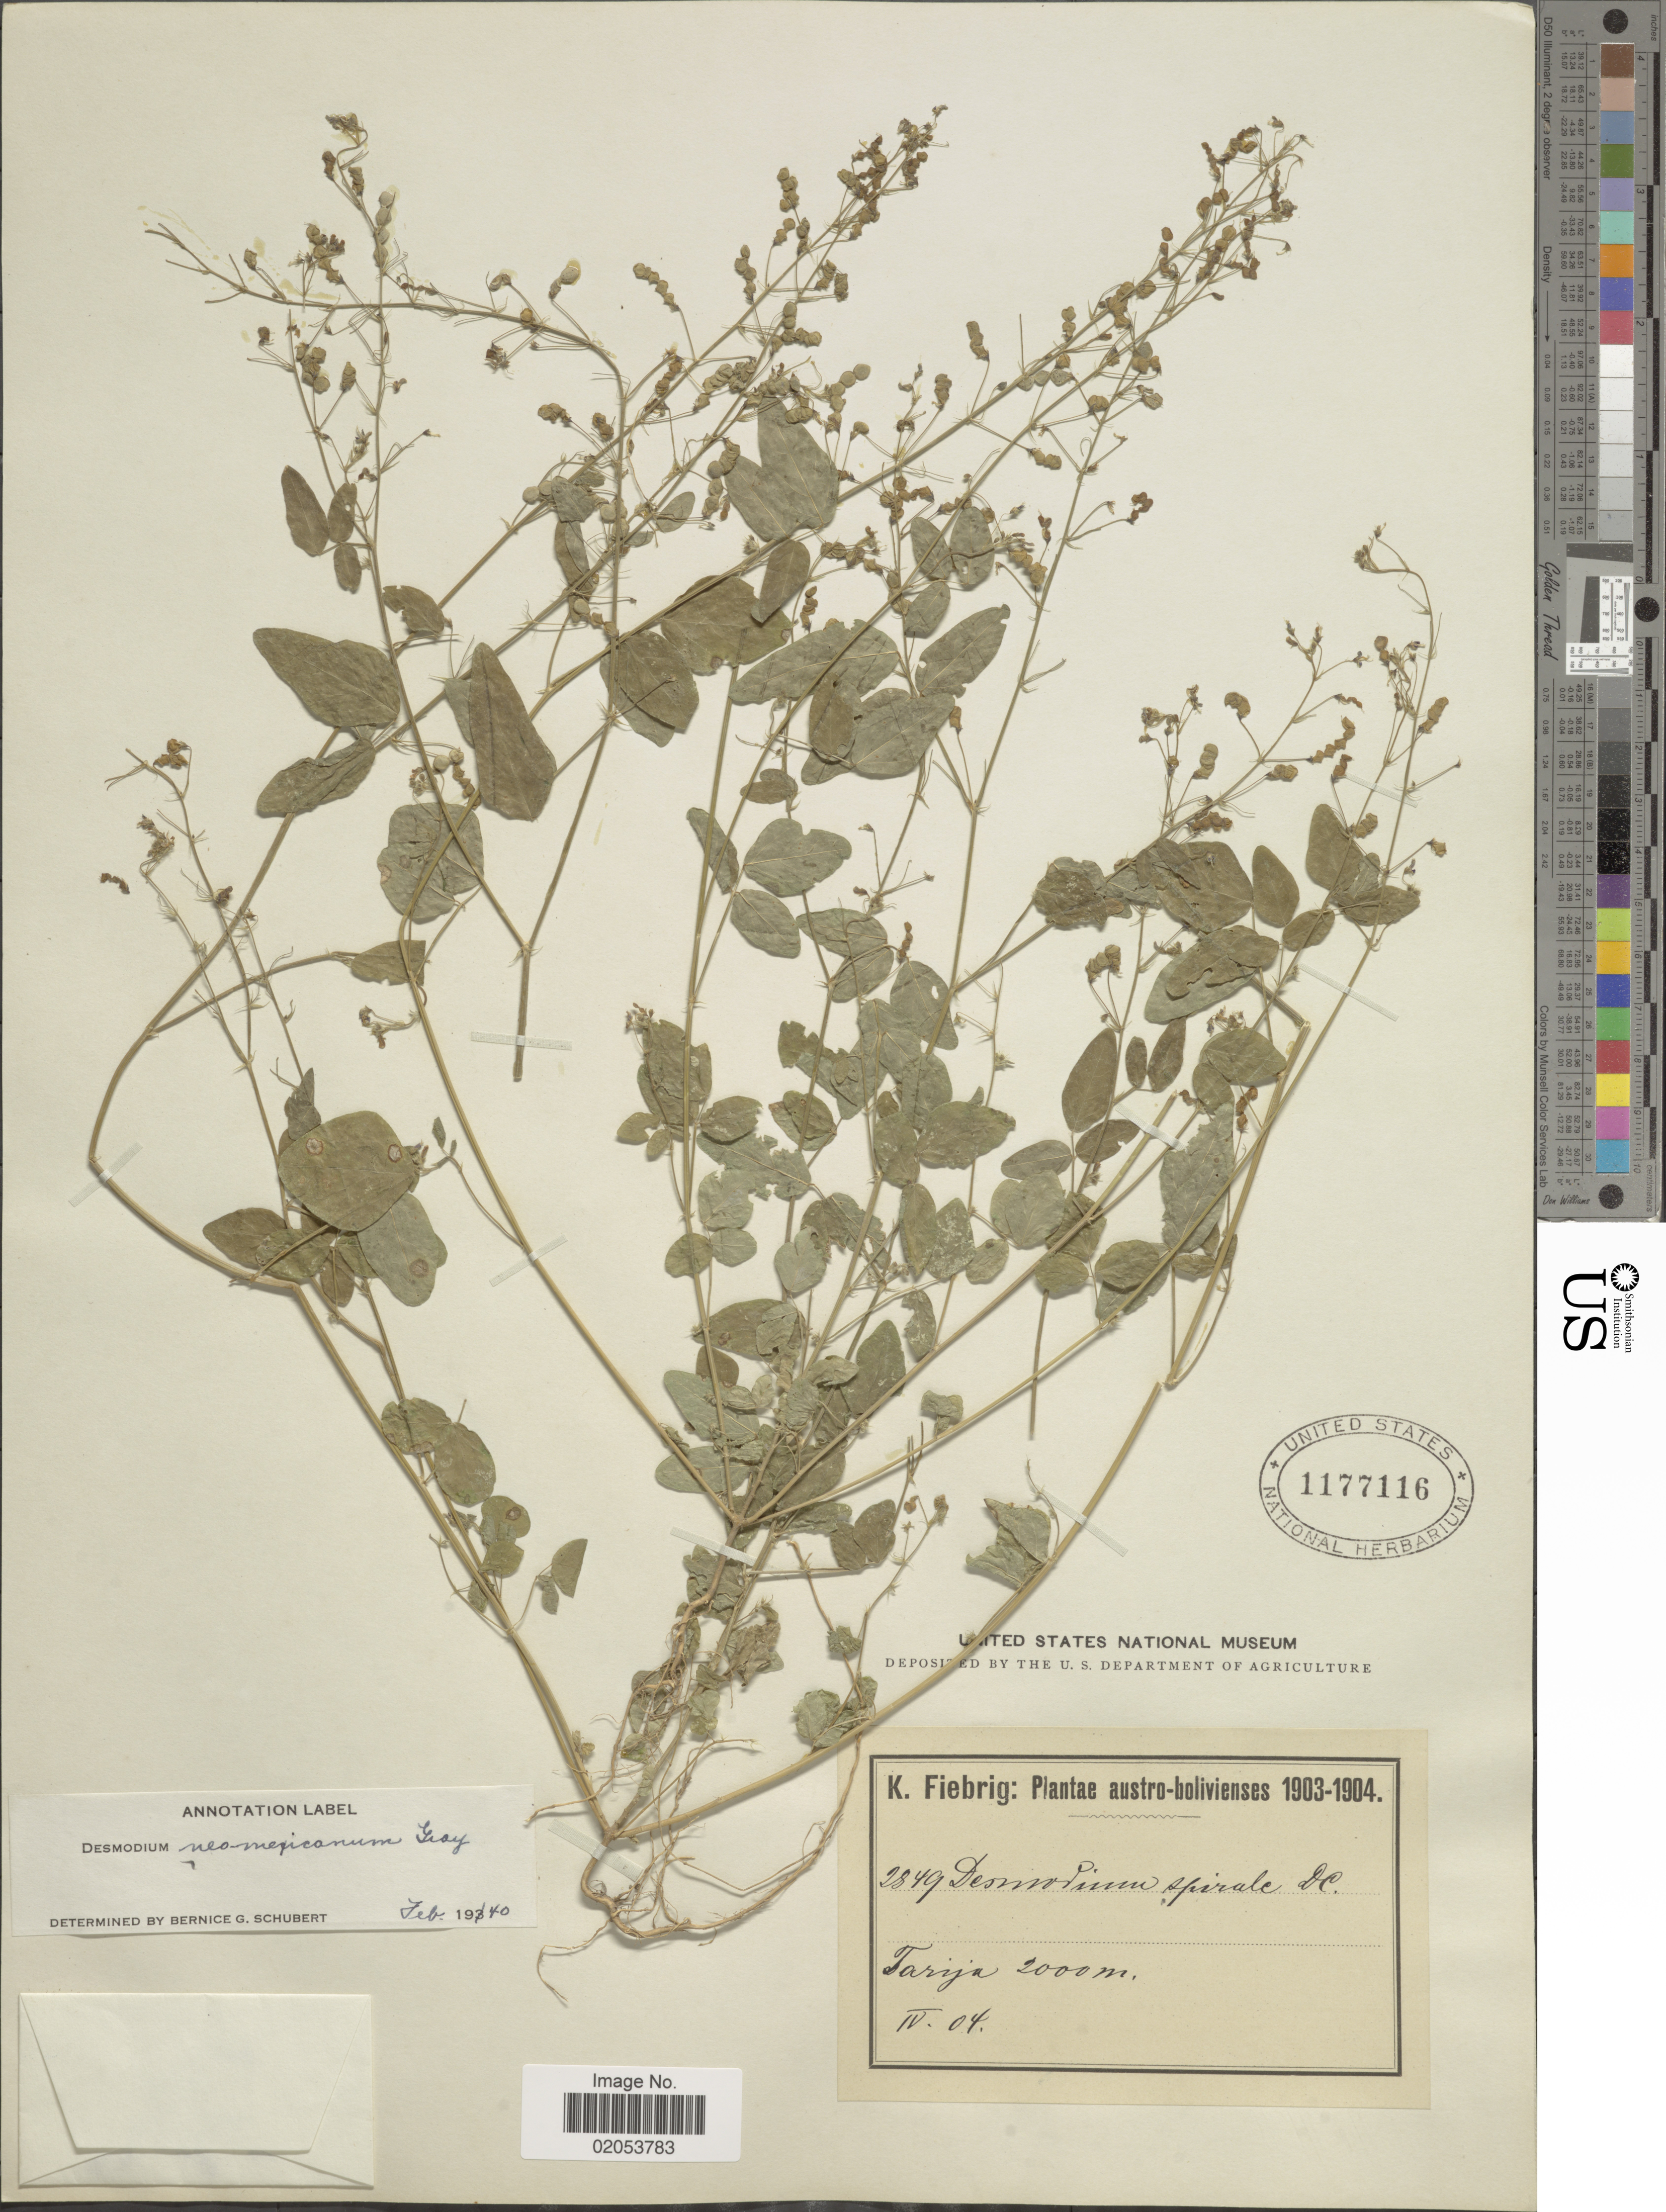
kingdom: Plantae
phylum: Tracheophyta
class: Magnoliopsida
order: Fabales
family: Fabaceae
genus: Desmodium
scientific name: Desmodium neomexicanum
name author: A. Gray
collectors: K. Fiebrig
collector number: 2849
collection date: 1904-04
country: Bolivia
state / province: Tarija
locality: Austro-bolivienses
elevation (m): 2000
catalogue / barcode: US 1177116